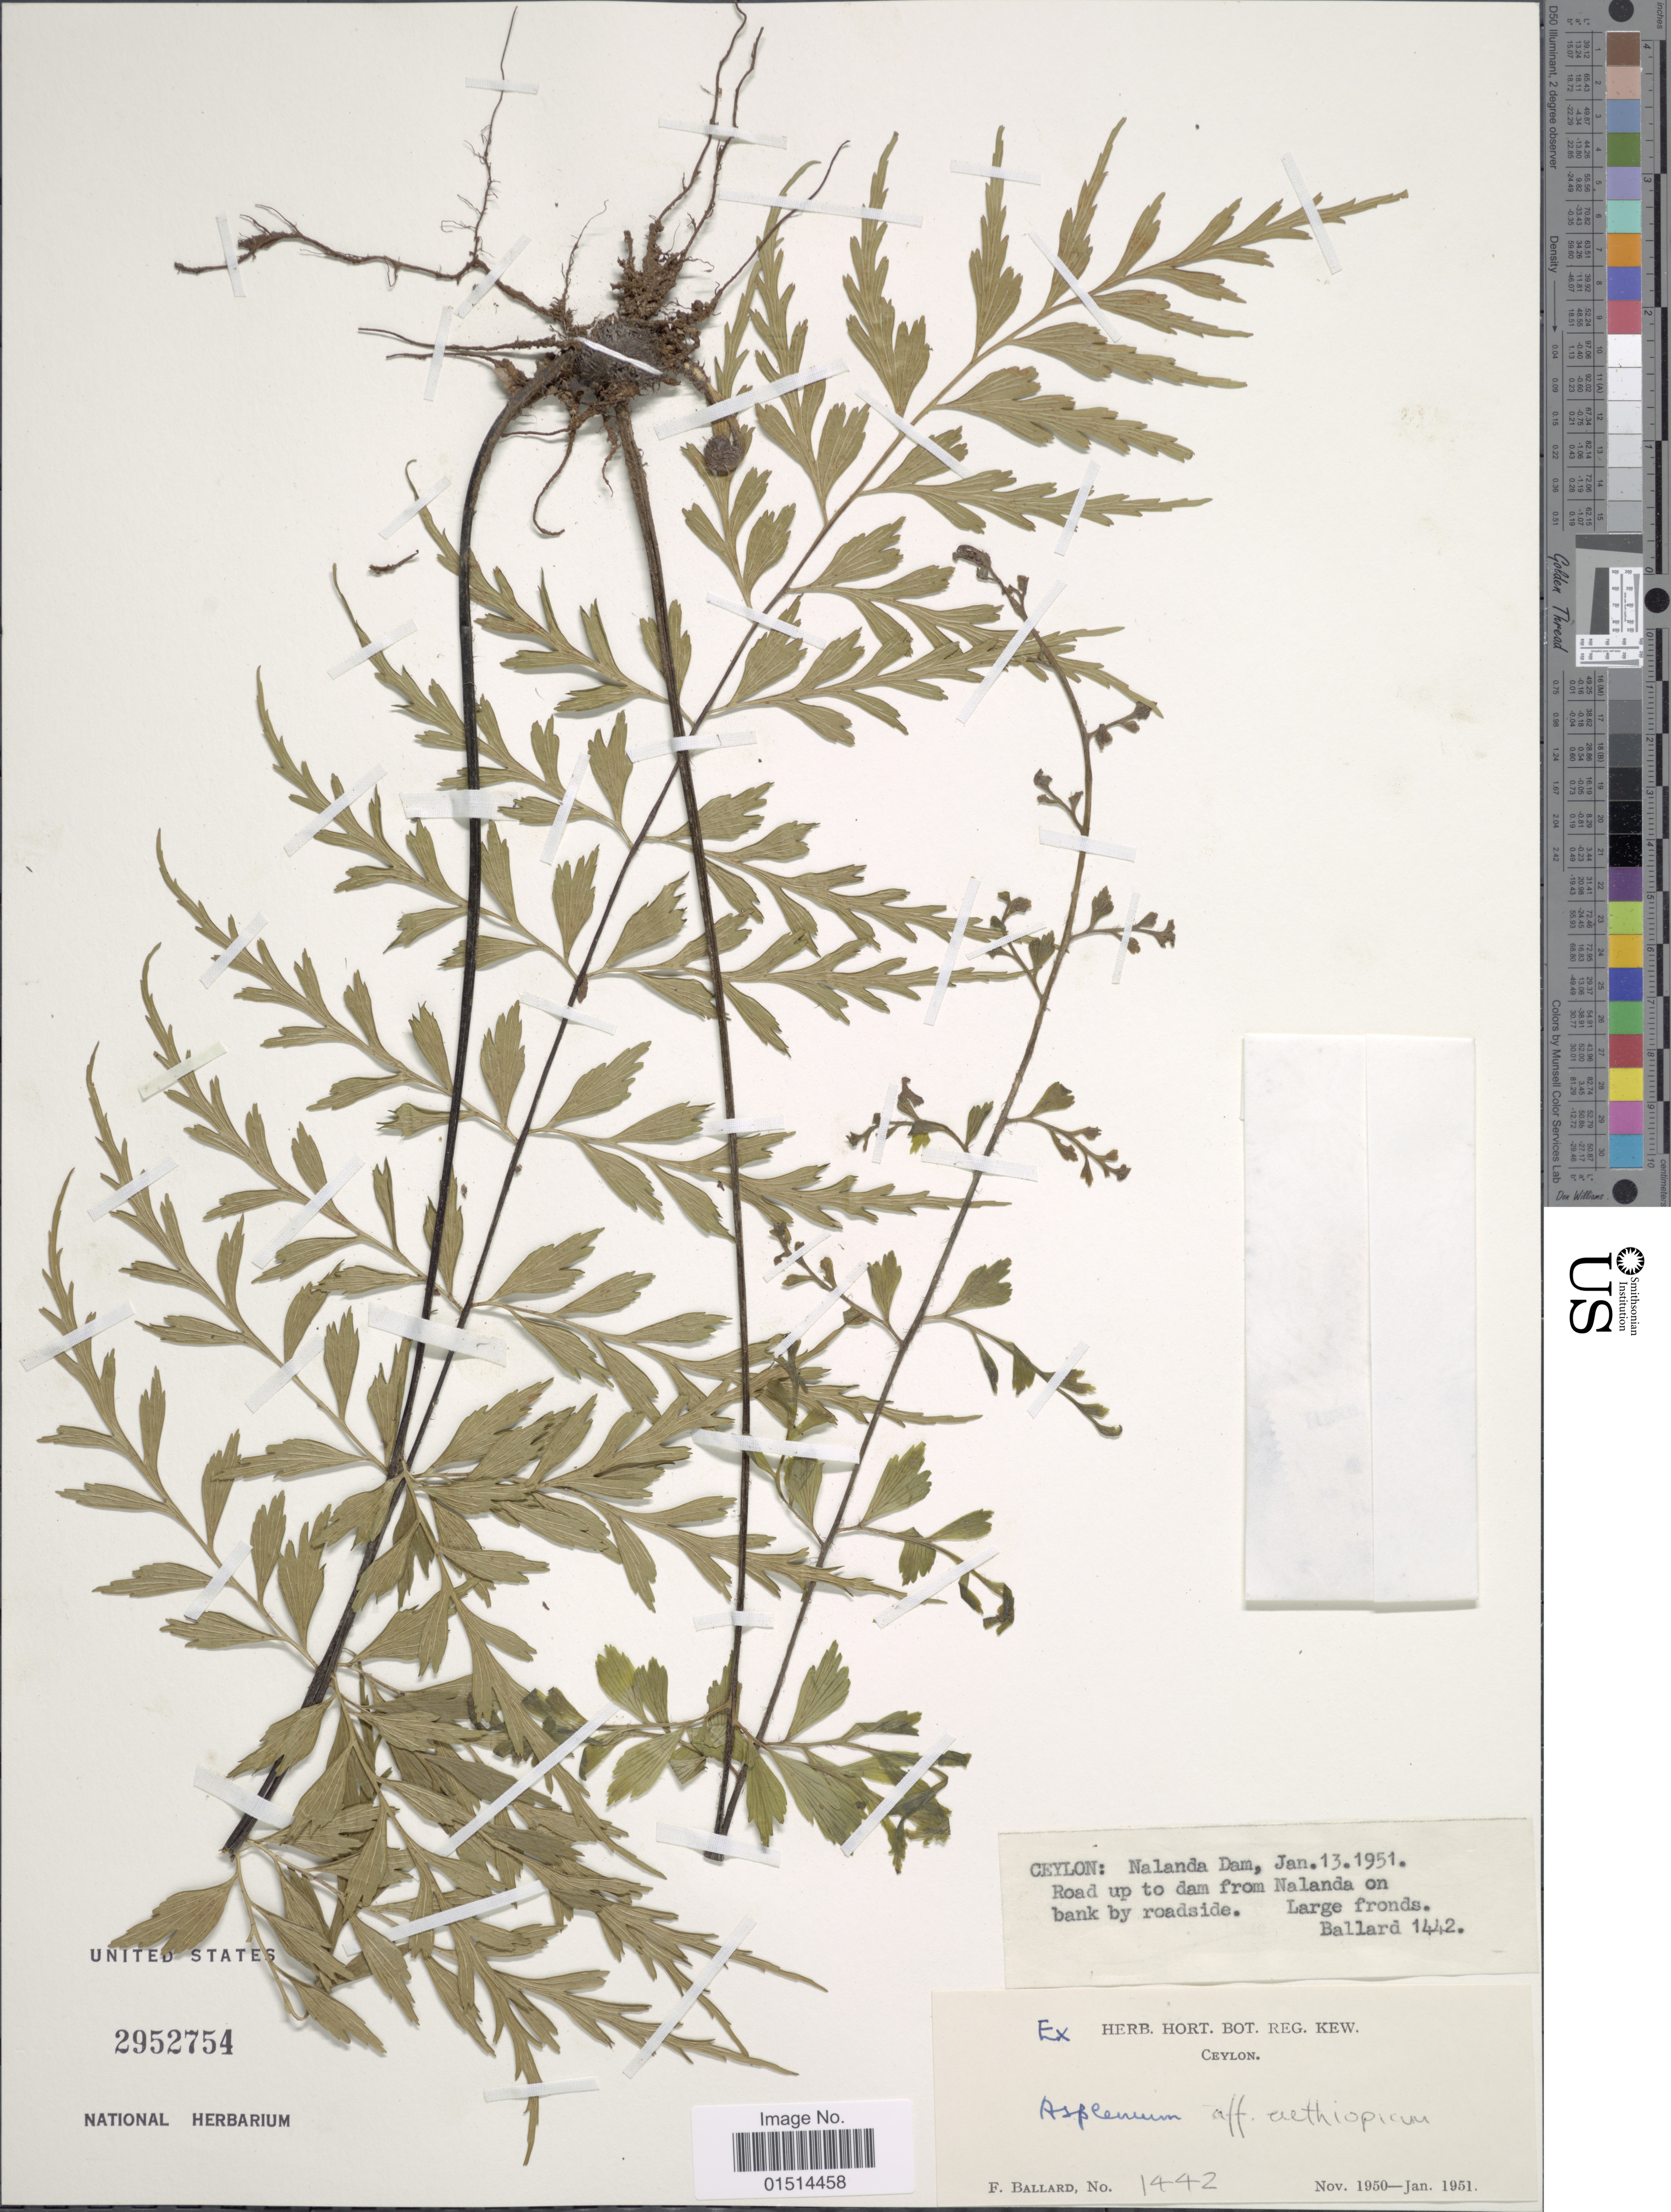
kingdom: Plantae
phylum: Tracheophyta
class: Polypodiopsida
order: Polypodiales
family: Aspleniaceae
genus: Asplenium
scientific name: Asplenium aethiopicum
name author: (Burm. f.) Bech.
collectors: F. Ballard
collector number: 1442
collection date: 1951-01-13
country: Sri Lanka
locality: Ceylon, Nalanda Dam, road up to dam from Nalanda on bank by roadside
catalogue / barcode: US 2952754